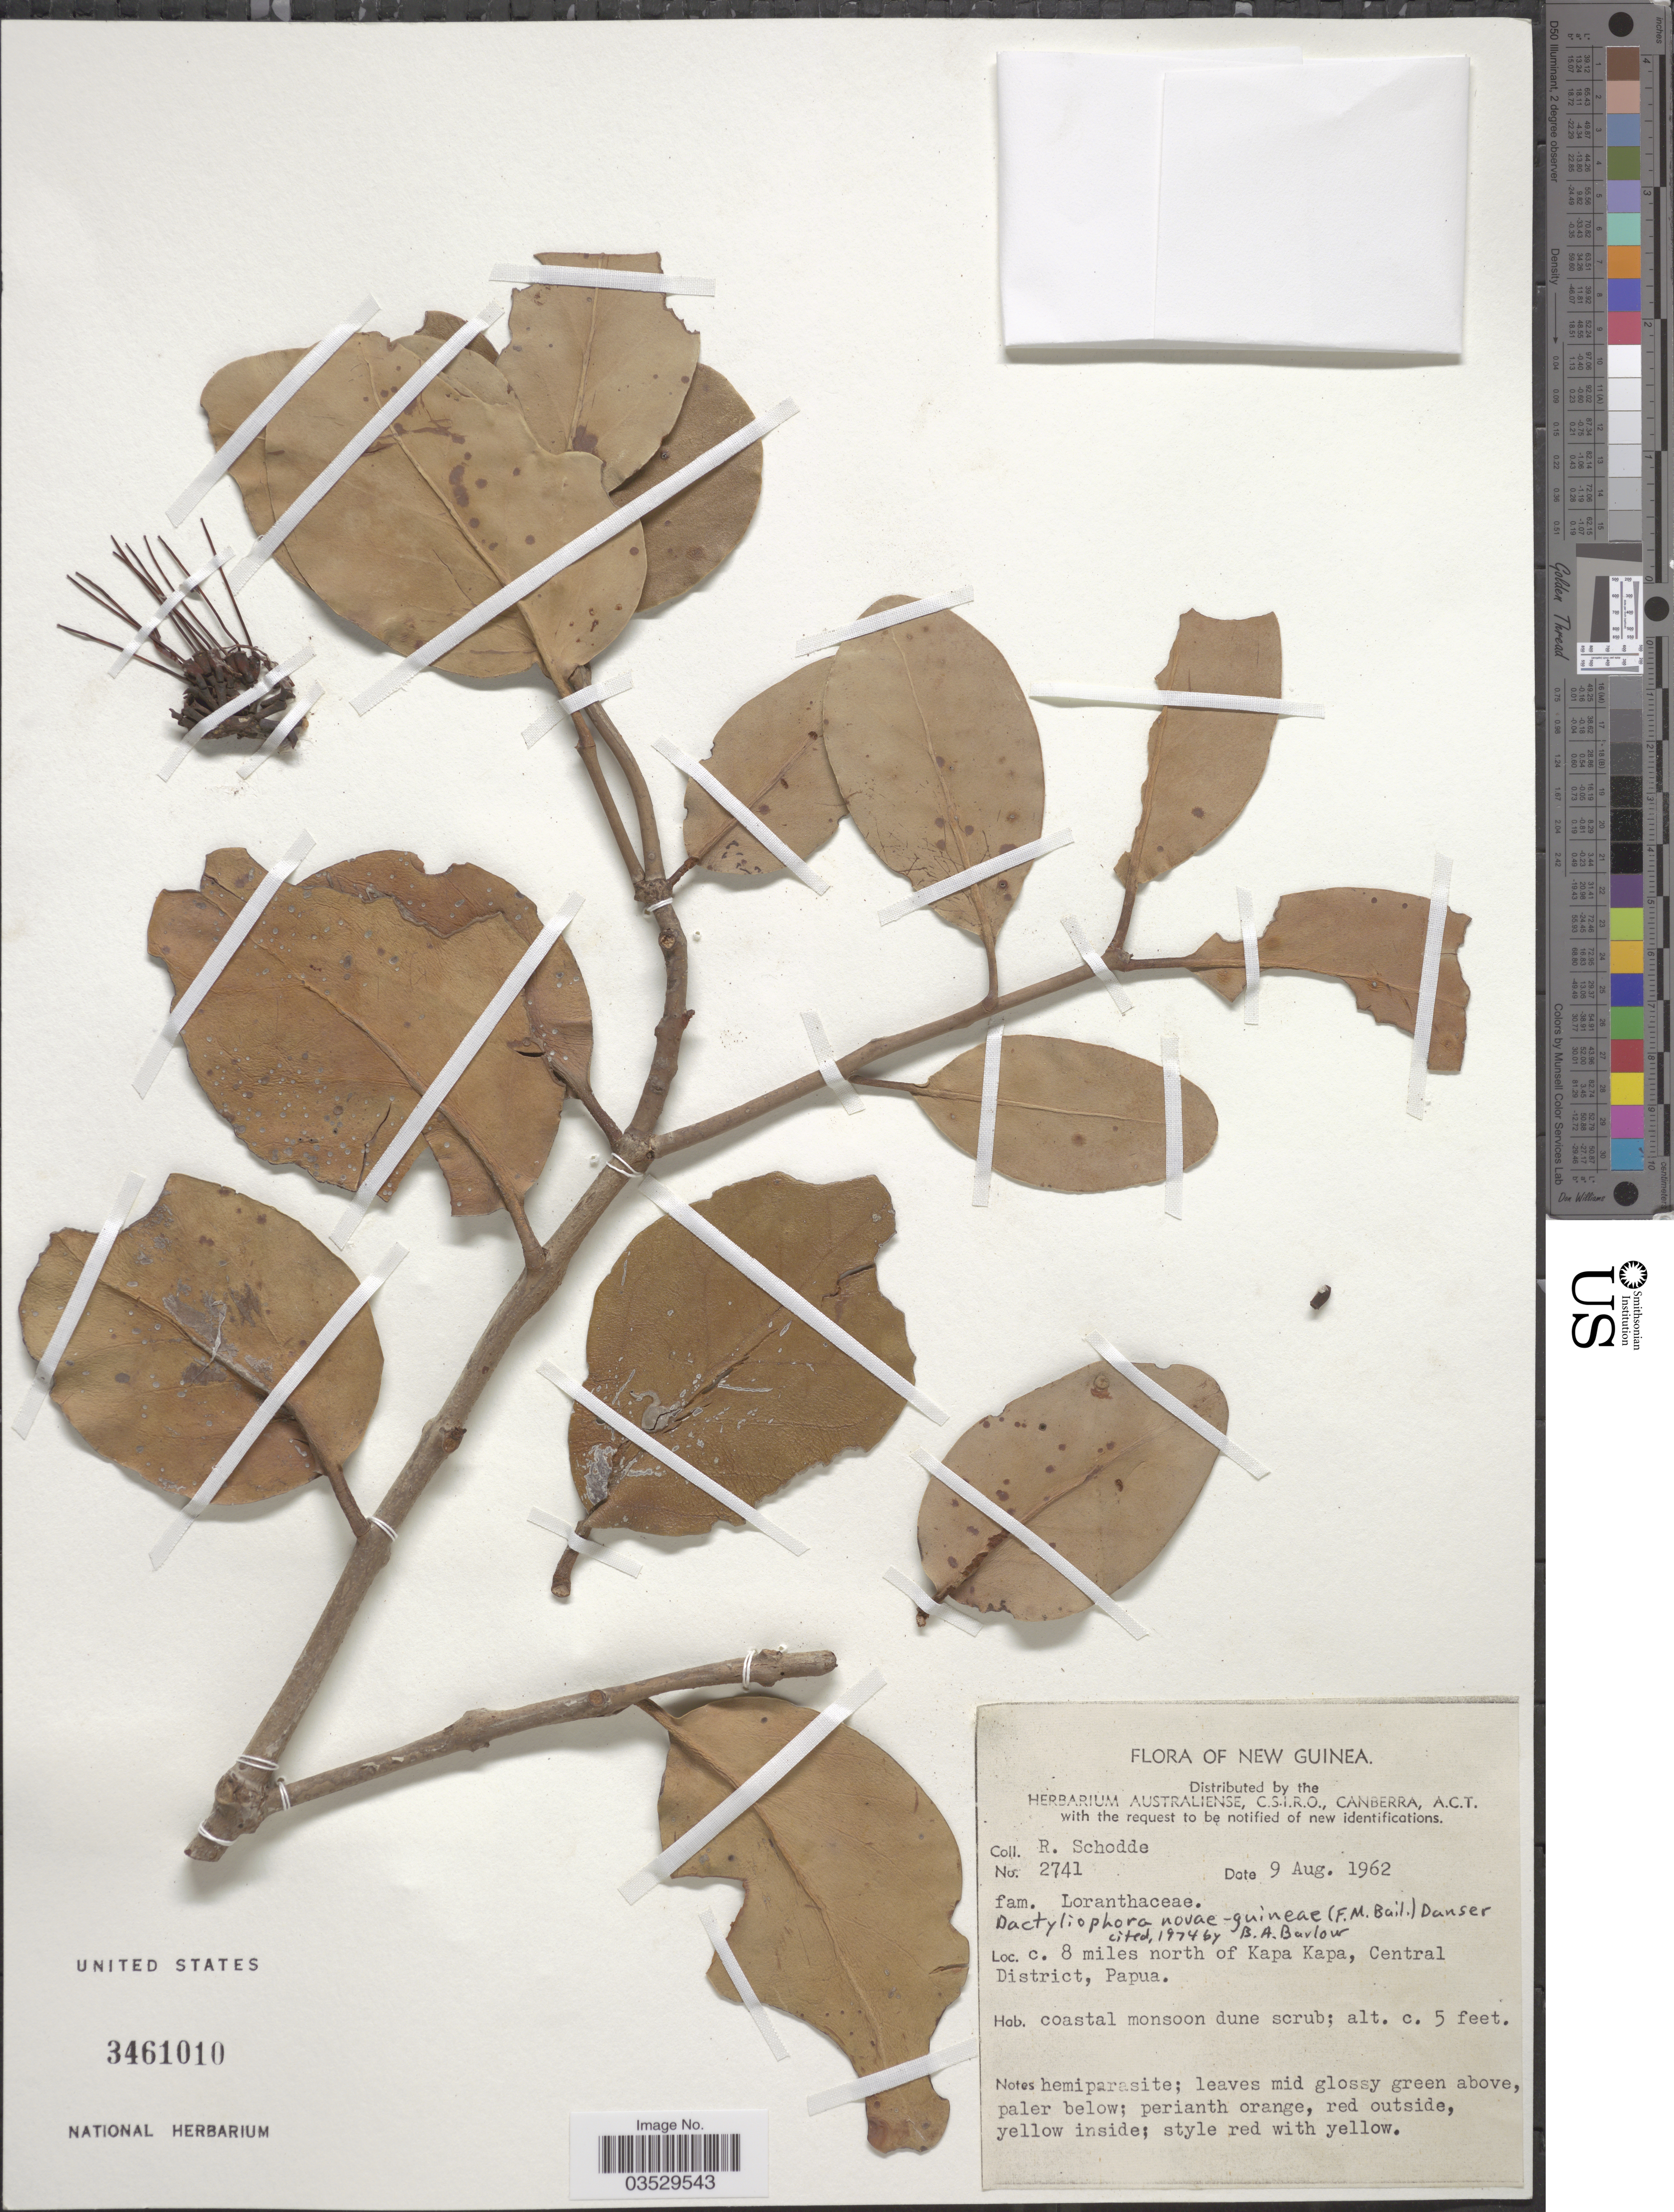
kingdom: Plantae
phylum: Tracheophyta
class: Magnoliopsida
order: Santalales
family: Loranthaceae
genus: Dactyliophora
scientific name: Dactyliophora novaeguineae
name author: Danser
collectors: R. Schodde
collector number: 2741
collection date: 1962-08-09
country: Papua New Guinea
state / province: Central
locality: New Guinea. C. 8 miles north of Kapa Kapa, Central District, Papua.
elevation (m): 2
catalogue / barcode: US 3461010